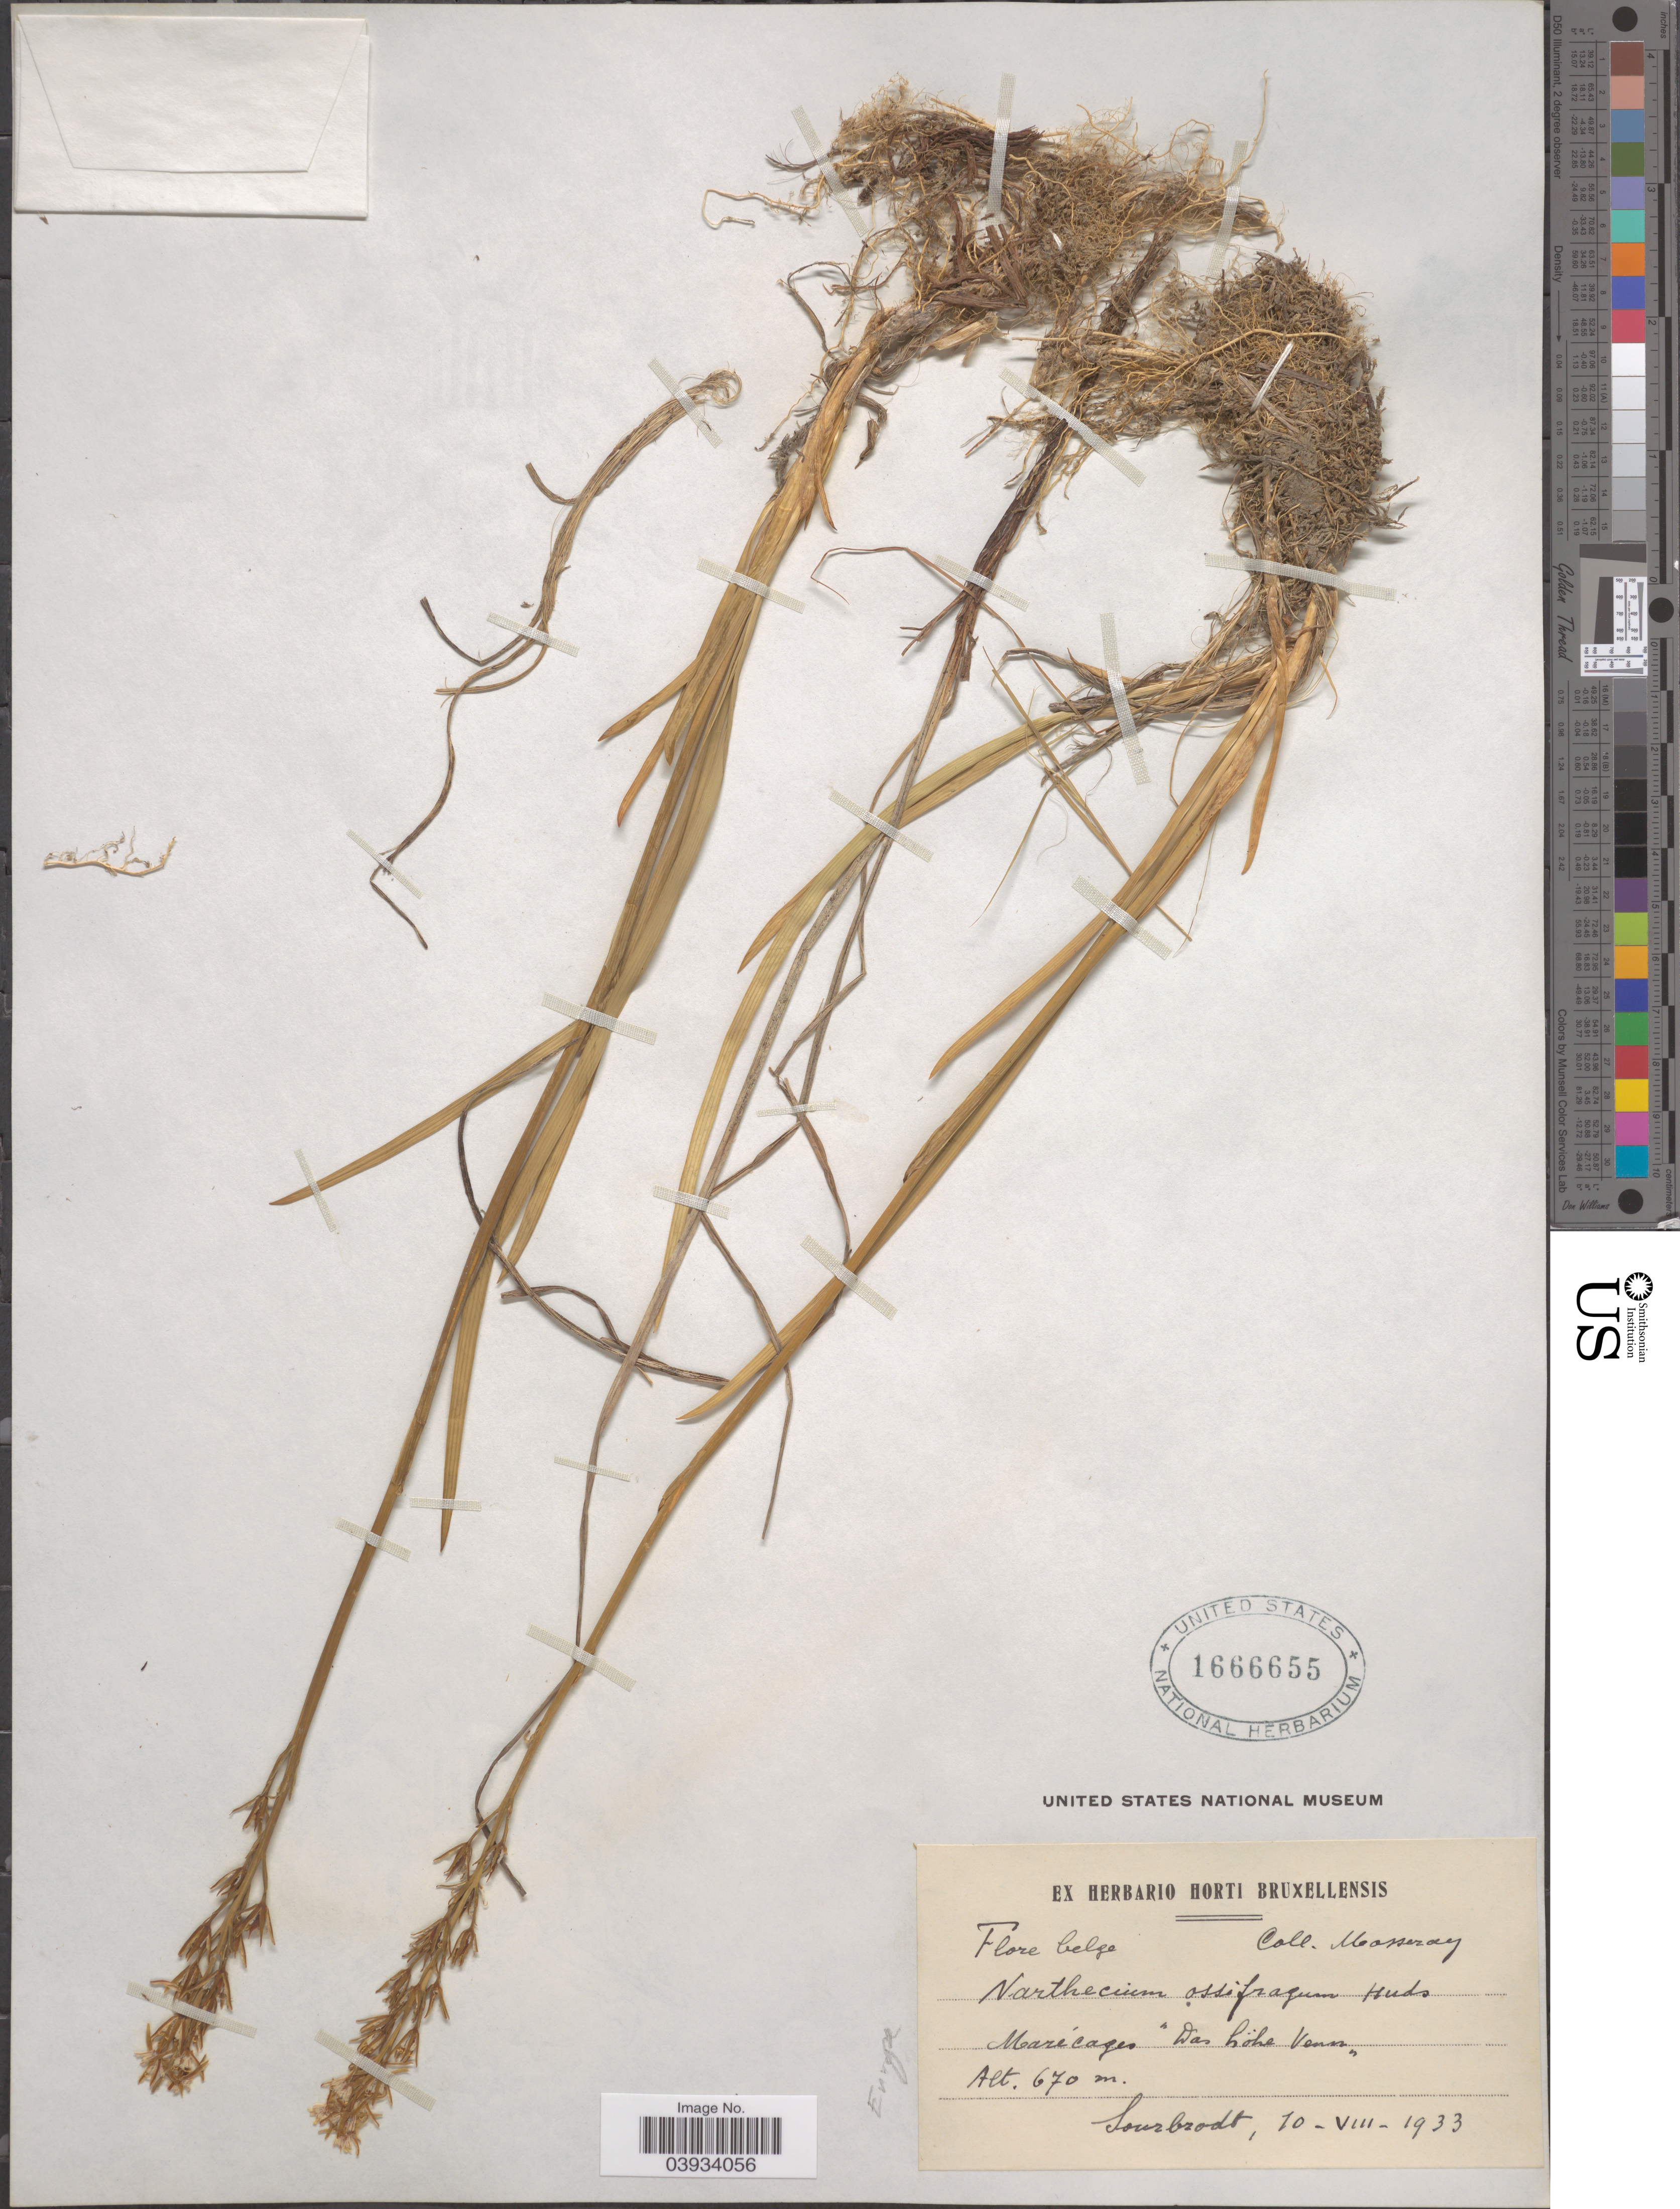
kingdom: Plantae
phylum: Tracheophyta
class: Liliopsida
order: Dioscoreales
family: Nartheciaceae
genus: Narthecium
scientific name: Narthecium ossifragum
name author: Huds.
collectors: Mosseray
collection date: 1933-08-10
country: Belgium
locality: Flore Belge. Marécages "Das höhe Venn" Sourbrodt.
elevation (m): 670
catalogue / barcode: US 1666655